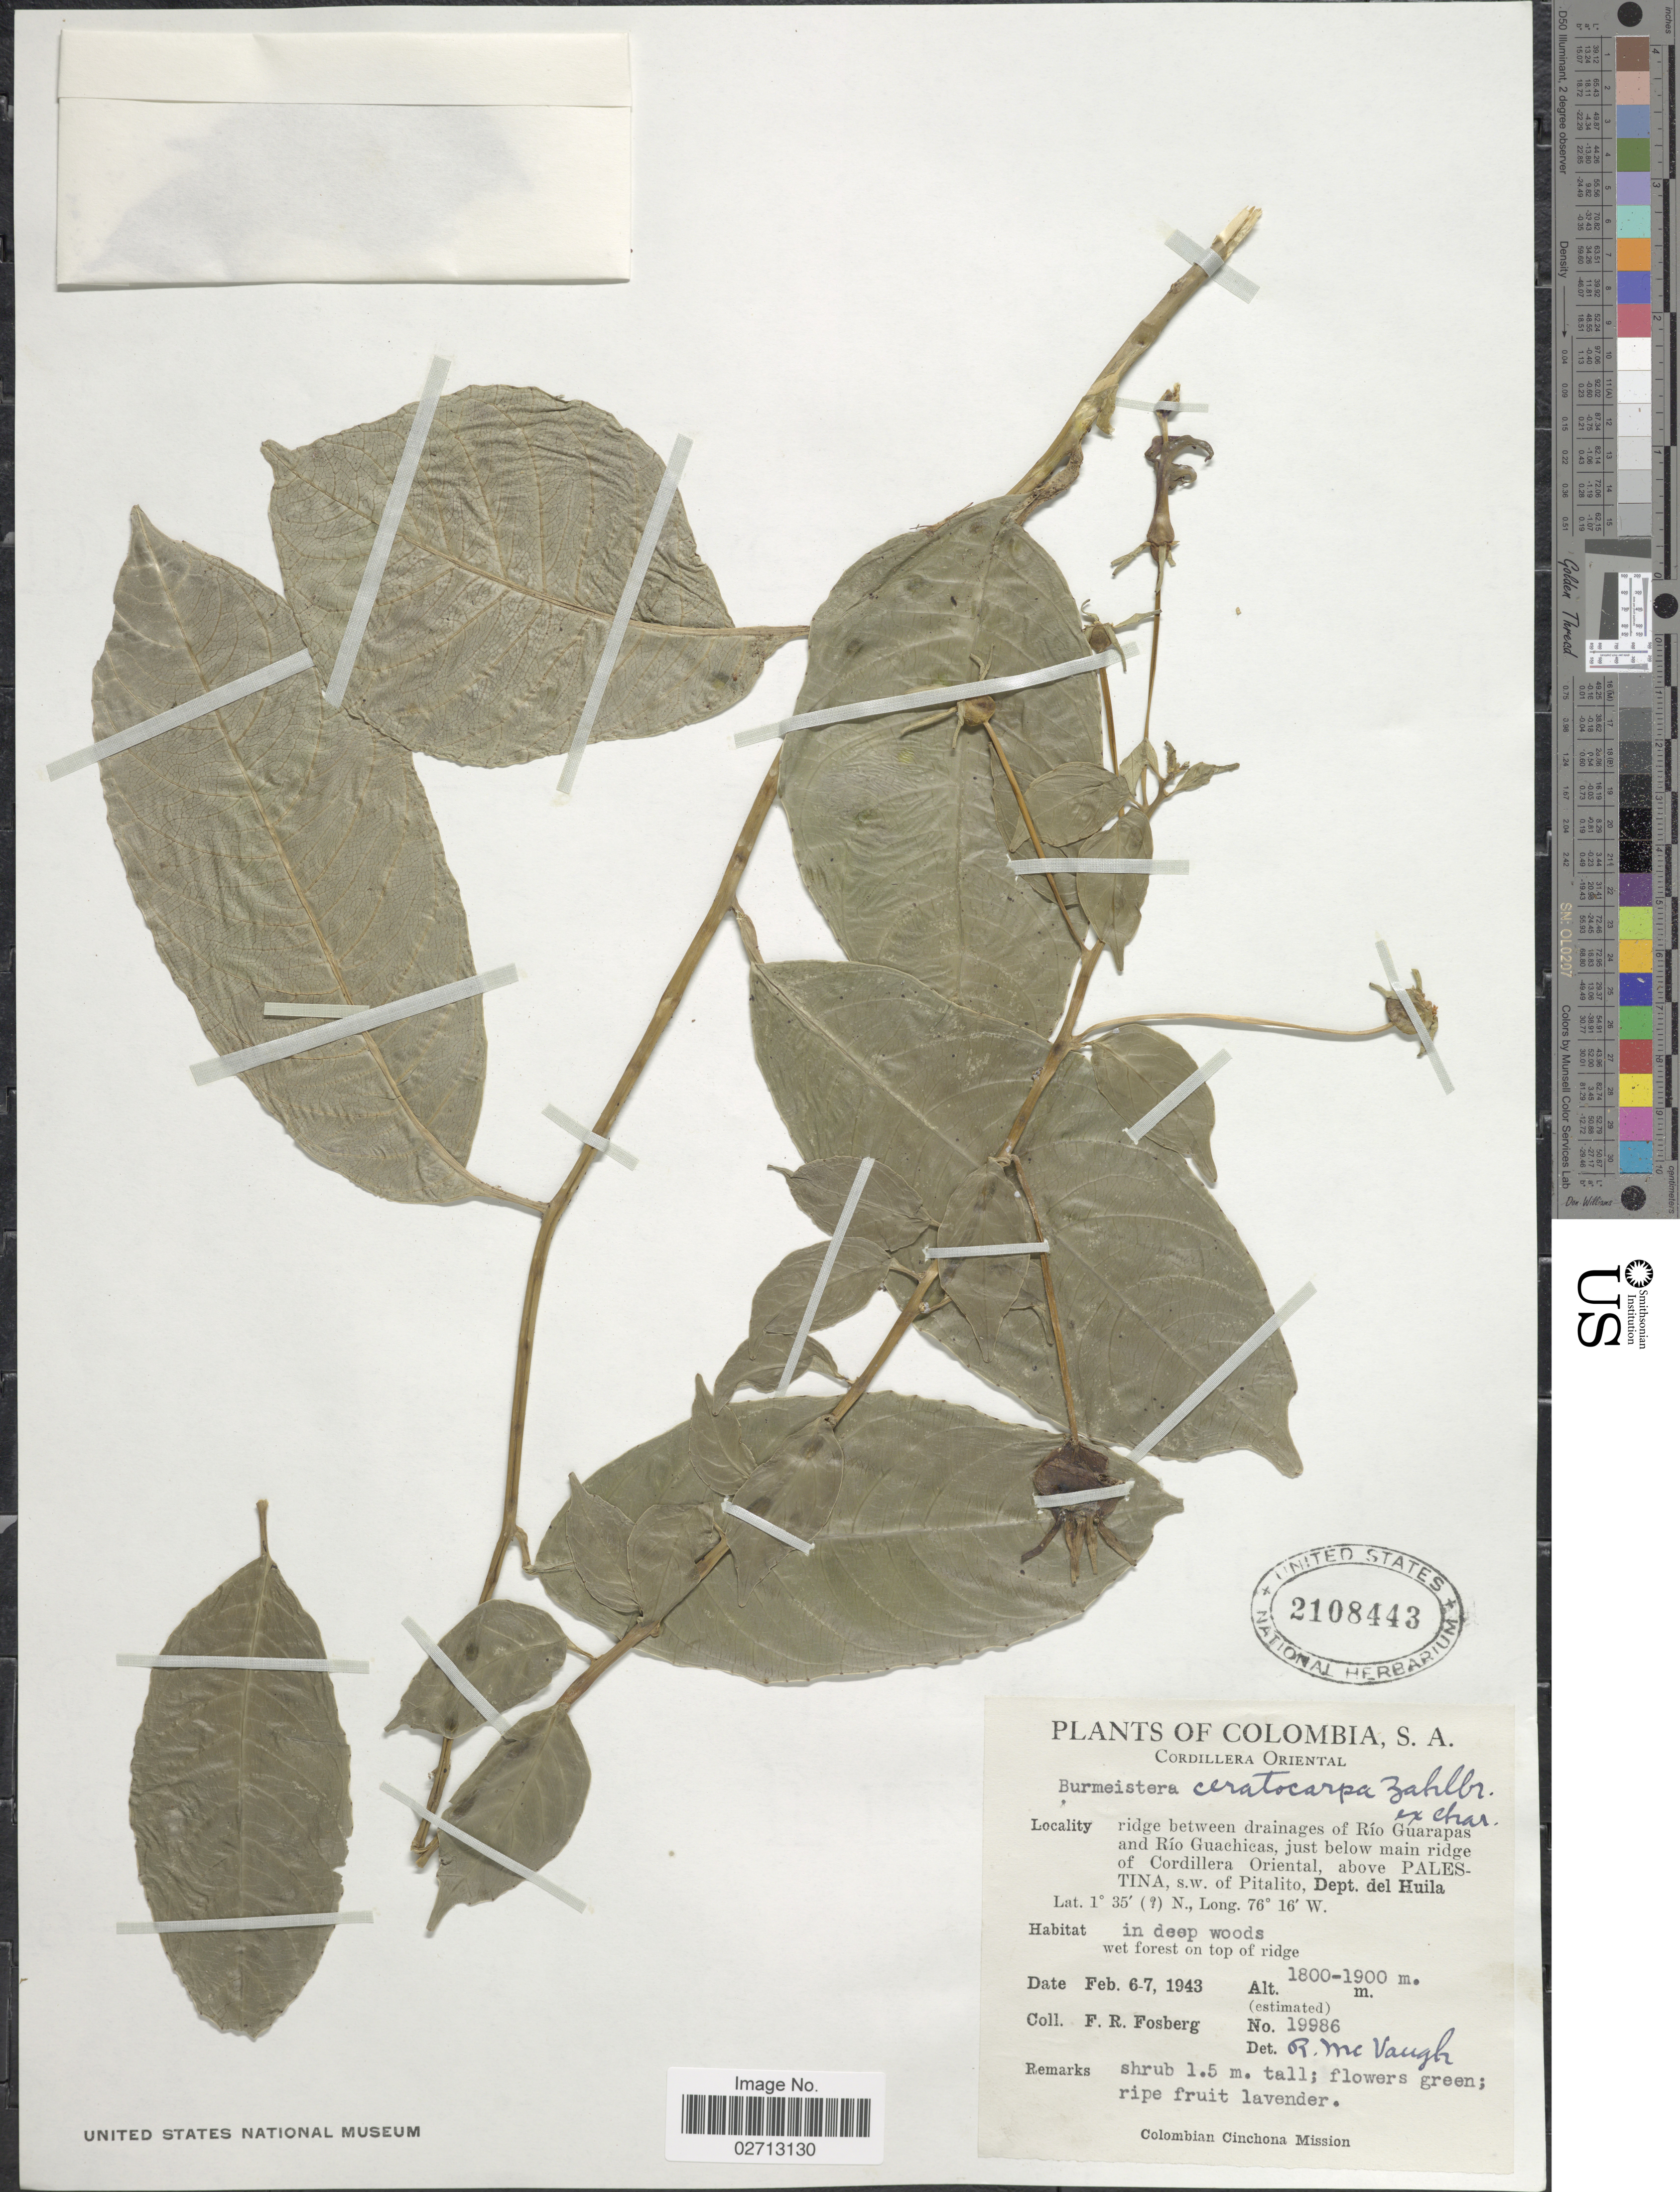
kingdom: Plantae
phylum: Tracheophyta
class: Magnoliopsida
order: Asterales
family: Campanulaceae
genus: Burmeistera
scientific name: Burmeistera ceratocarpa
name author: J. Zahlbr.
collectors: F. R. Fosberg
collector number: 19986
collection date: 1943-02-06/1943-02-07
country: Colombia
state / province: Huila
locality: Cordillera Oriental. Ridge between drainages of Rio Guarapas and Rio Guachicas, just below main ridge of Cordillera Oriental, above PALESTINA, s.w. of Pitalito, Dept. del Huila.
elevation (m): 1800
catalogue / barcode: US 2108443